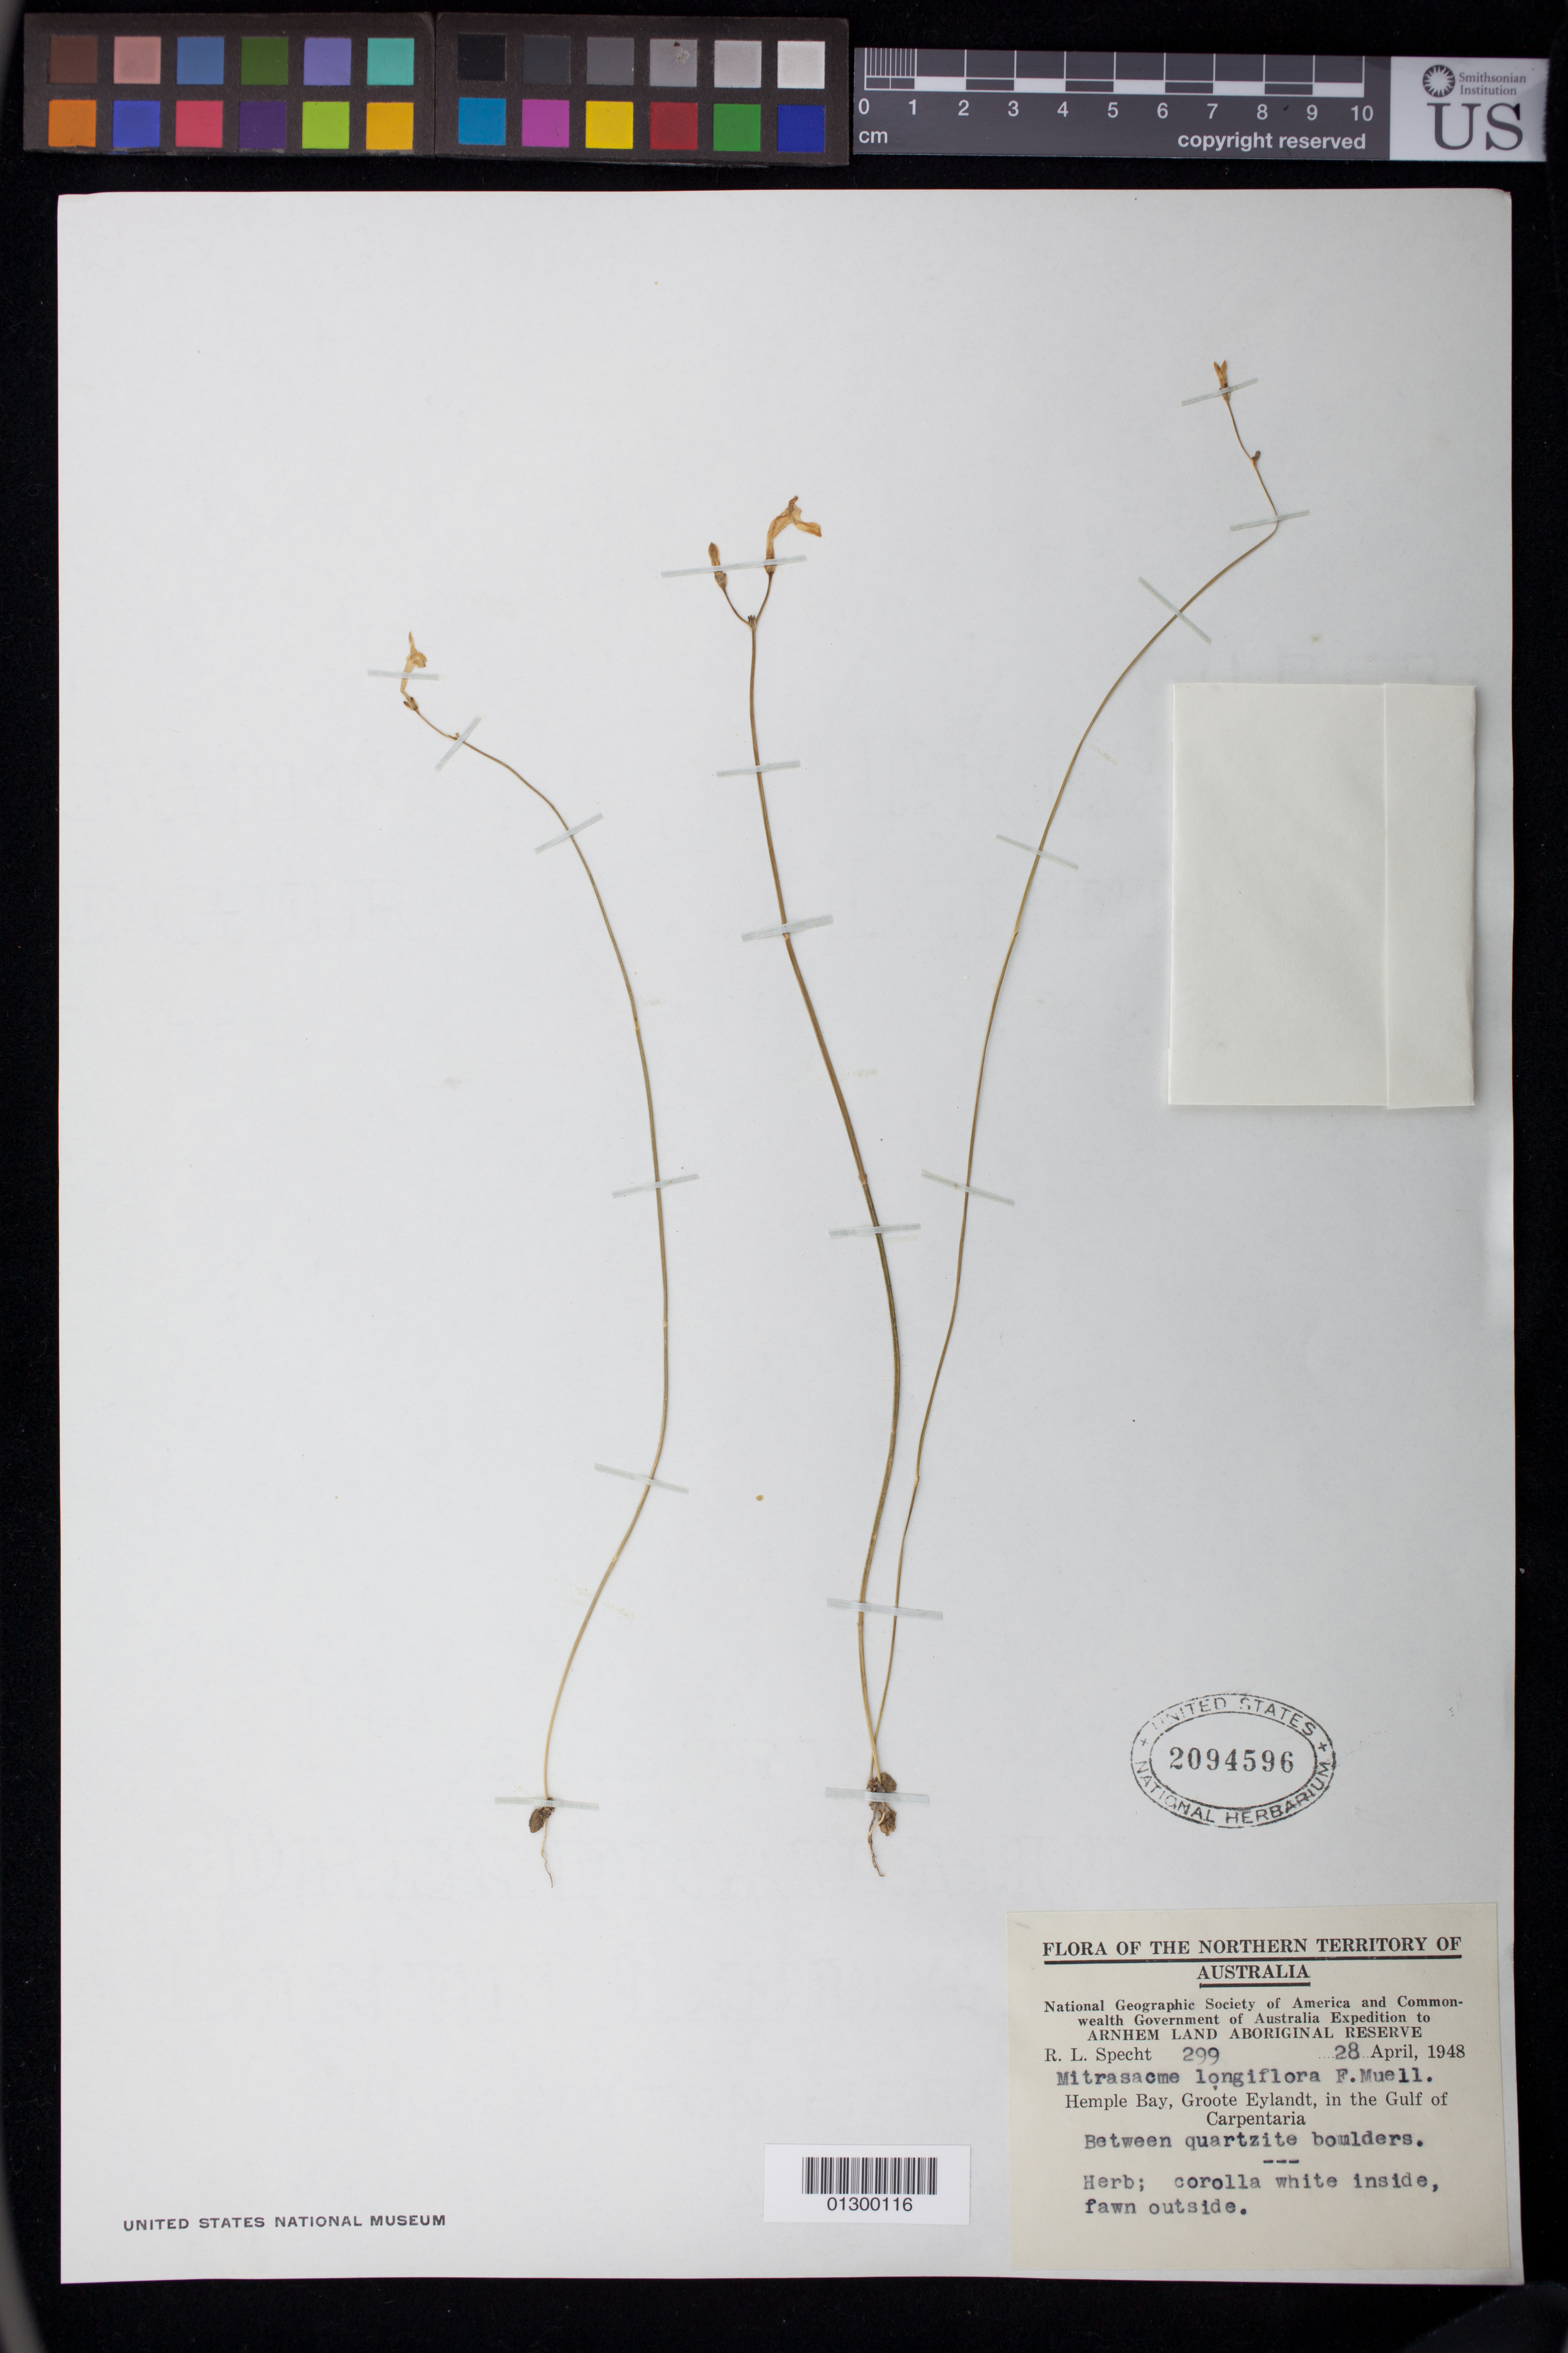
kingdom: Plantae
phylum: Tracheophyta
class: Magnoliopsida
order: Gentianales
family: Loganiaceae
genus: Mitrasacme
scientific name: Mitrasacme longiflora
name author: F. Muell. ex Benth.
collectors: R. L. Specht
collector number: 299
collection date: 1948-04-28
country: Australia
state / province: Northern Territory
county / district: East Arnhem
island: Groote Eylandt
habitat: Between quartzite boulders.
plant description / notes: Herb; corolla white inside, fawn outside.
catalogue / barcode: US 2094596